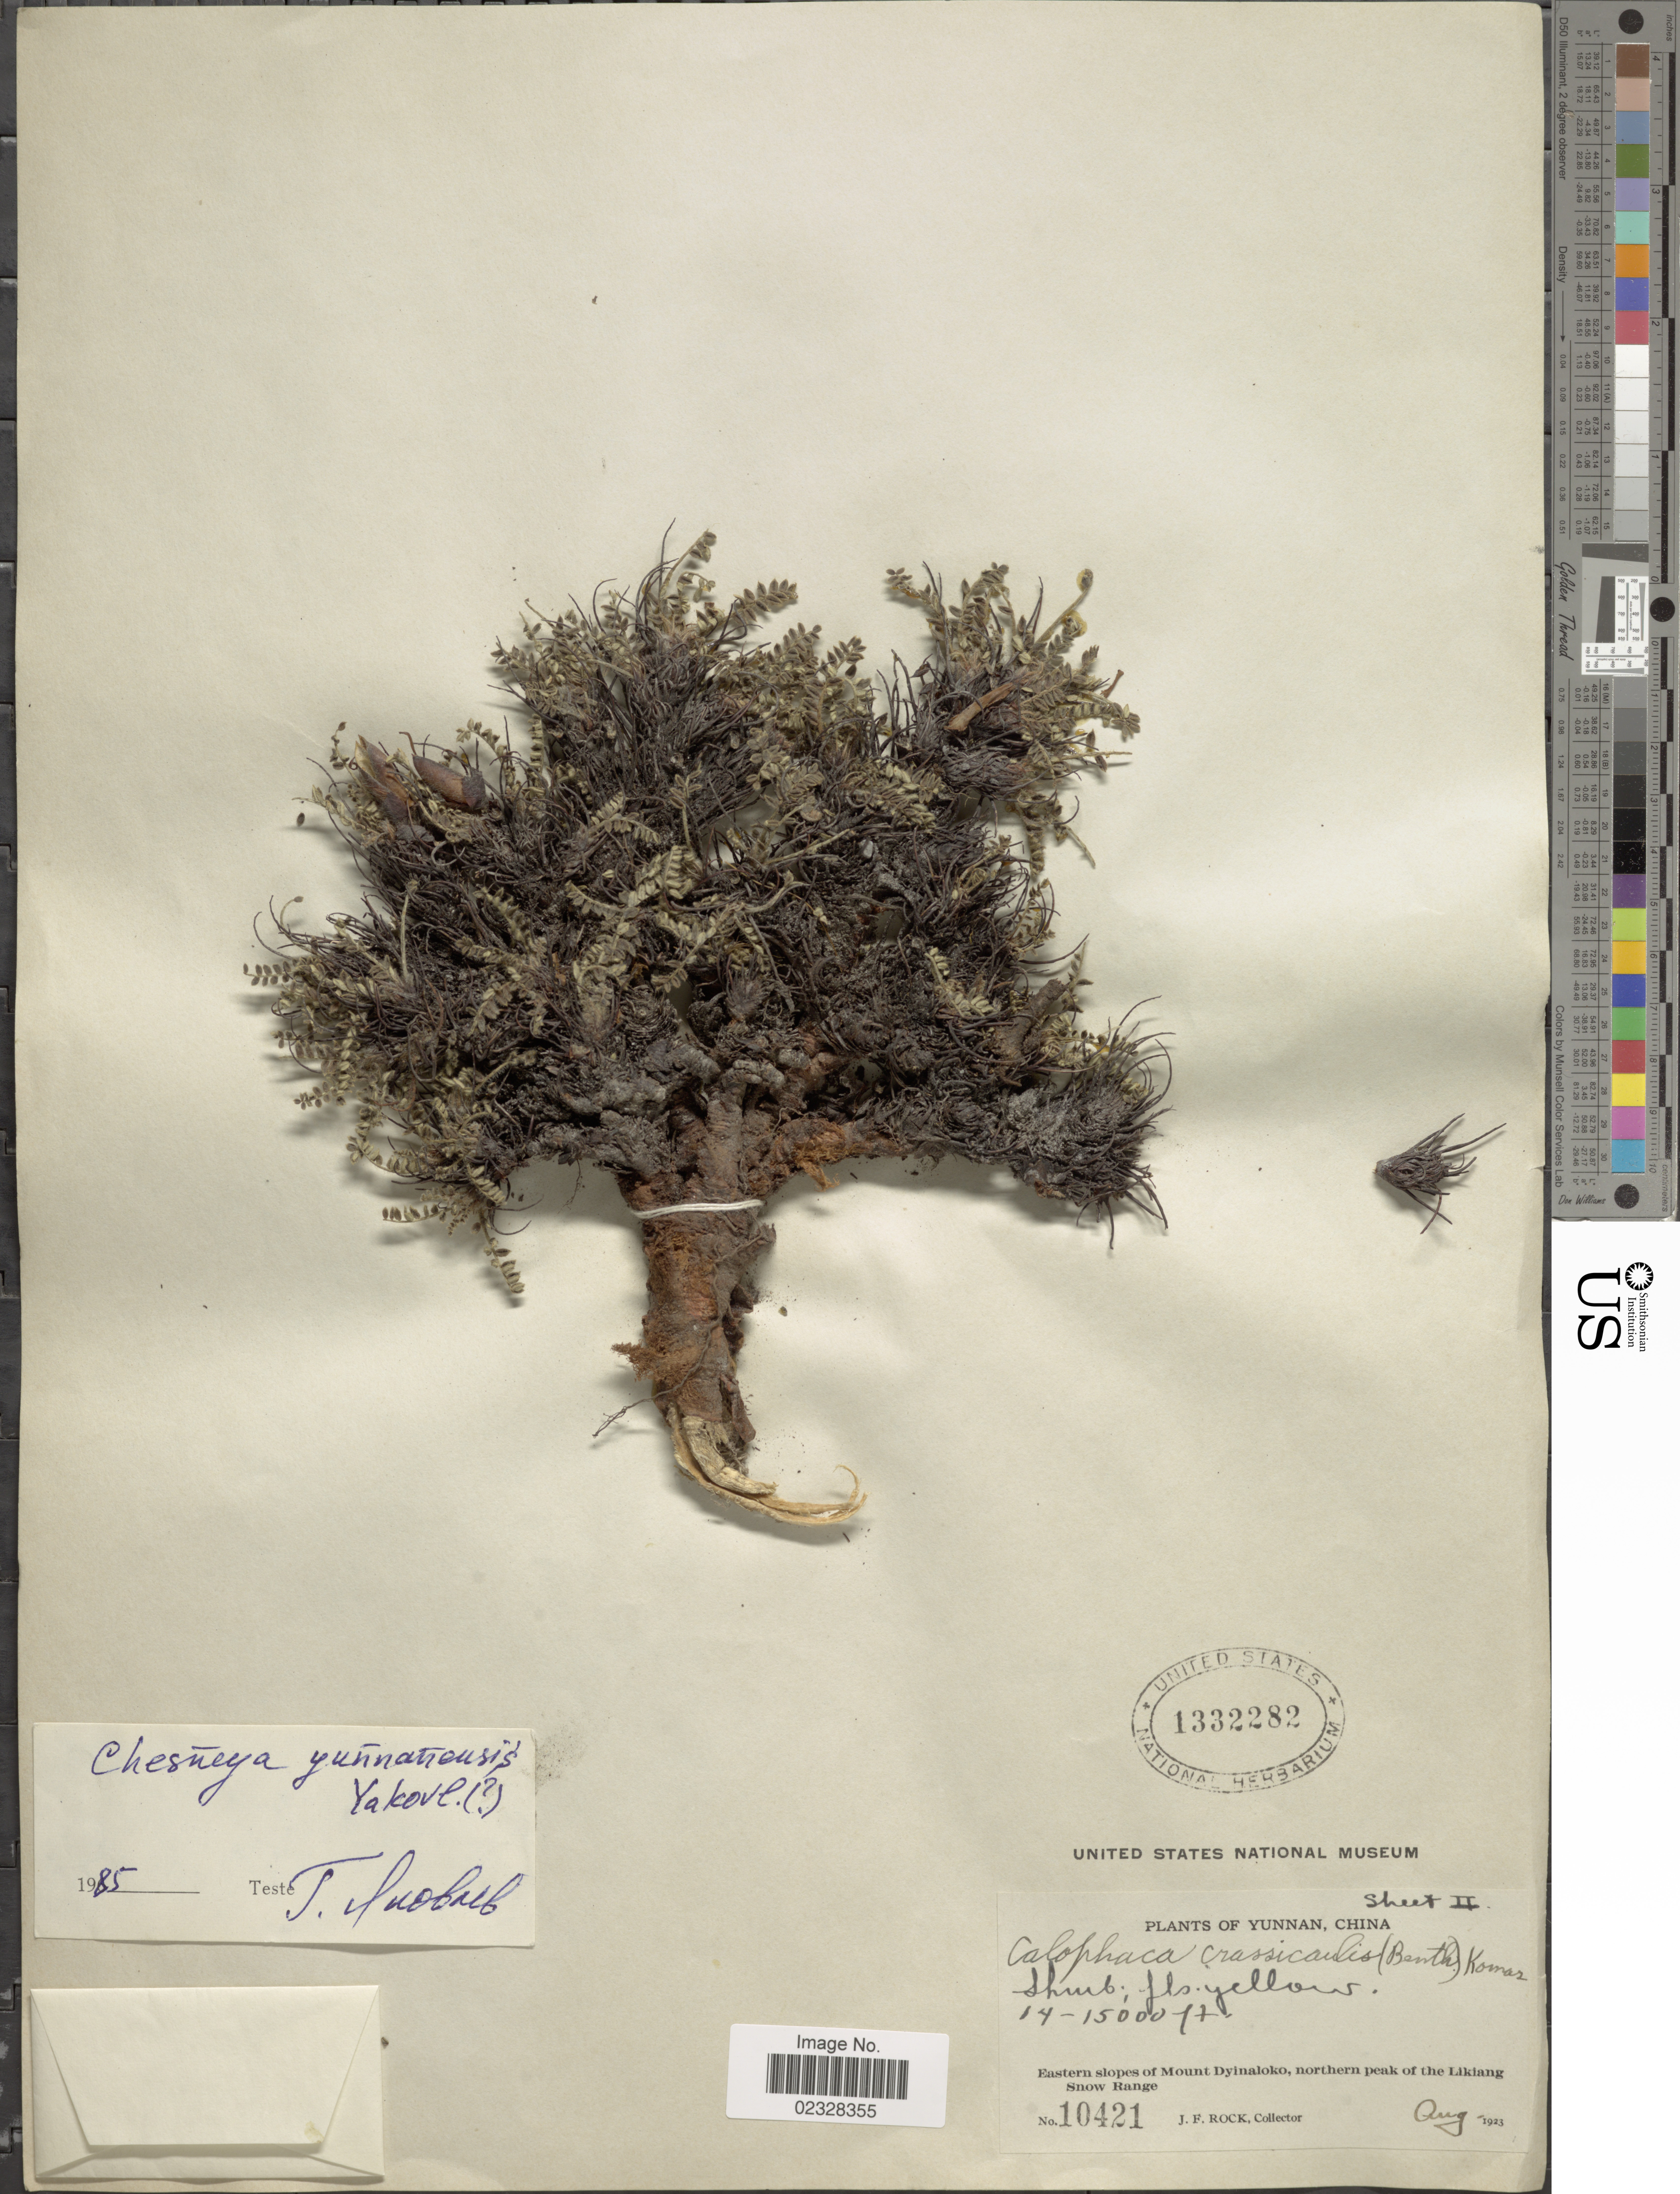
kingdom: Plantae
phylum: Tracheophyta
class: Magnoliopsida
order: Fabales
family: Fabaceae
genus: Chesneya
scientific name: Chesneya yunnanensis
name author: Zi G. Qian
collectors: J. Rock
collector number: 10421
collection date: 1923-08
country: China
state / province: Yunnan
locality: Eastern slopes of Mount Dyinaloko, northern peak of the Likiang Snow Range.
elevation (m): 4267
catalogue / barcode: US 1332282